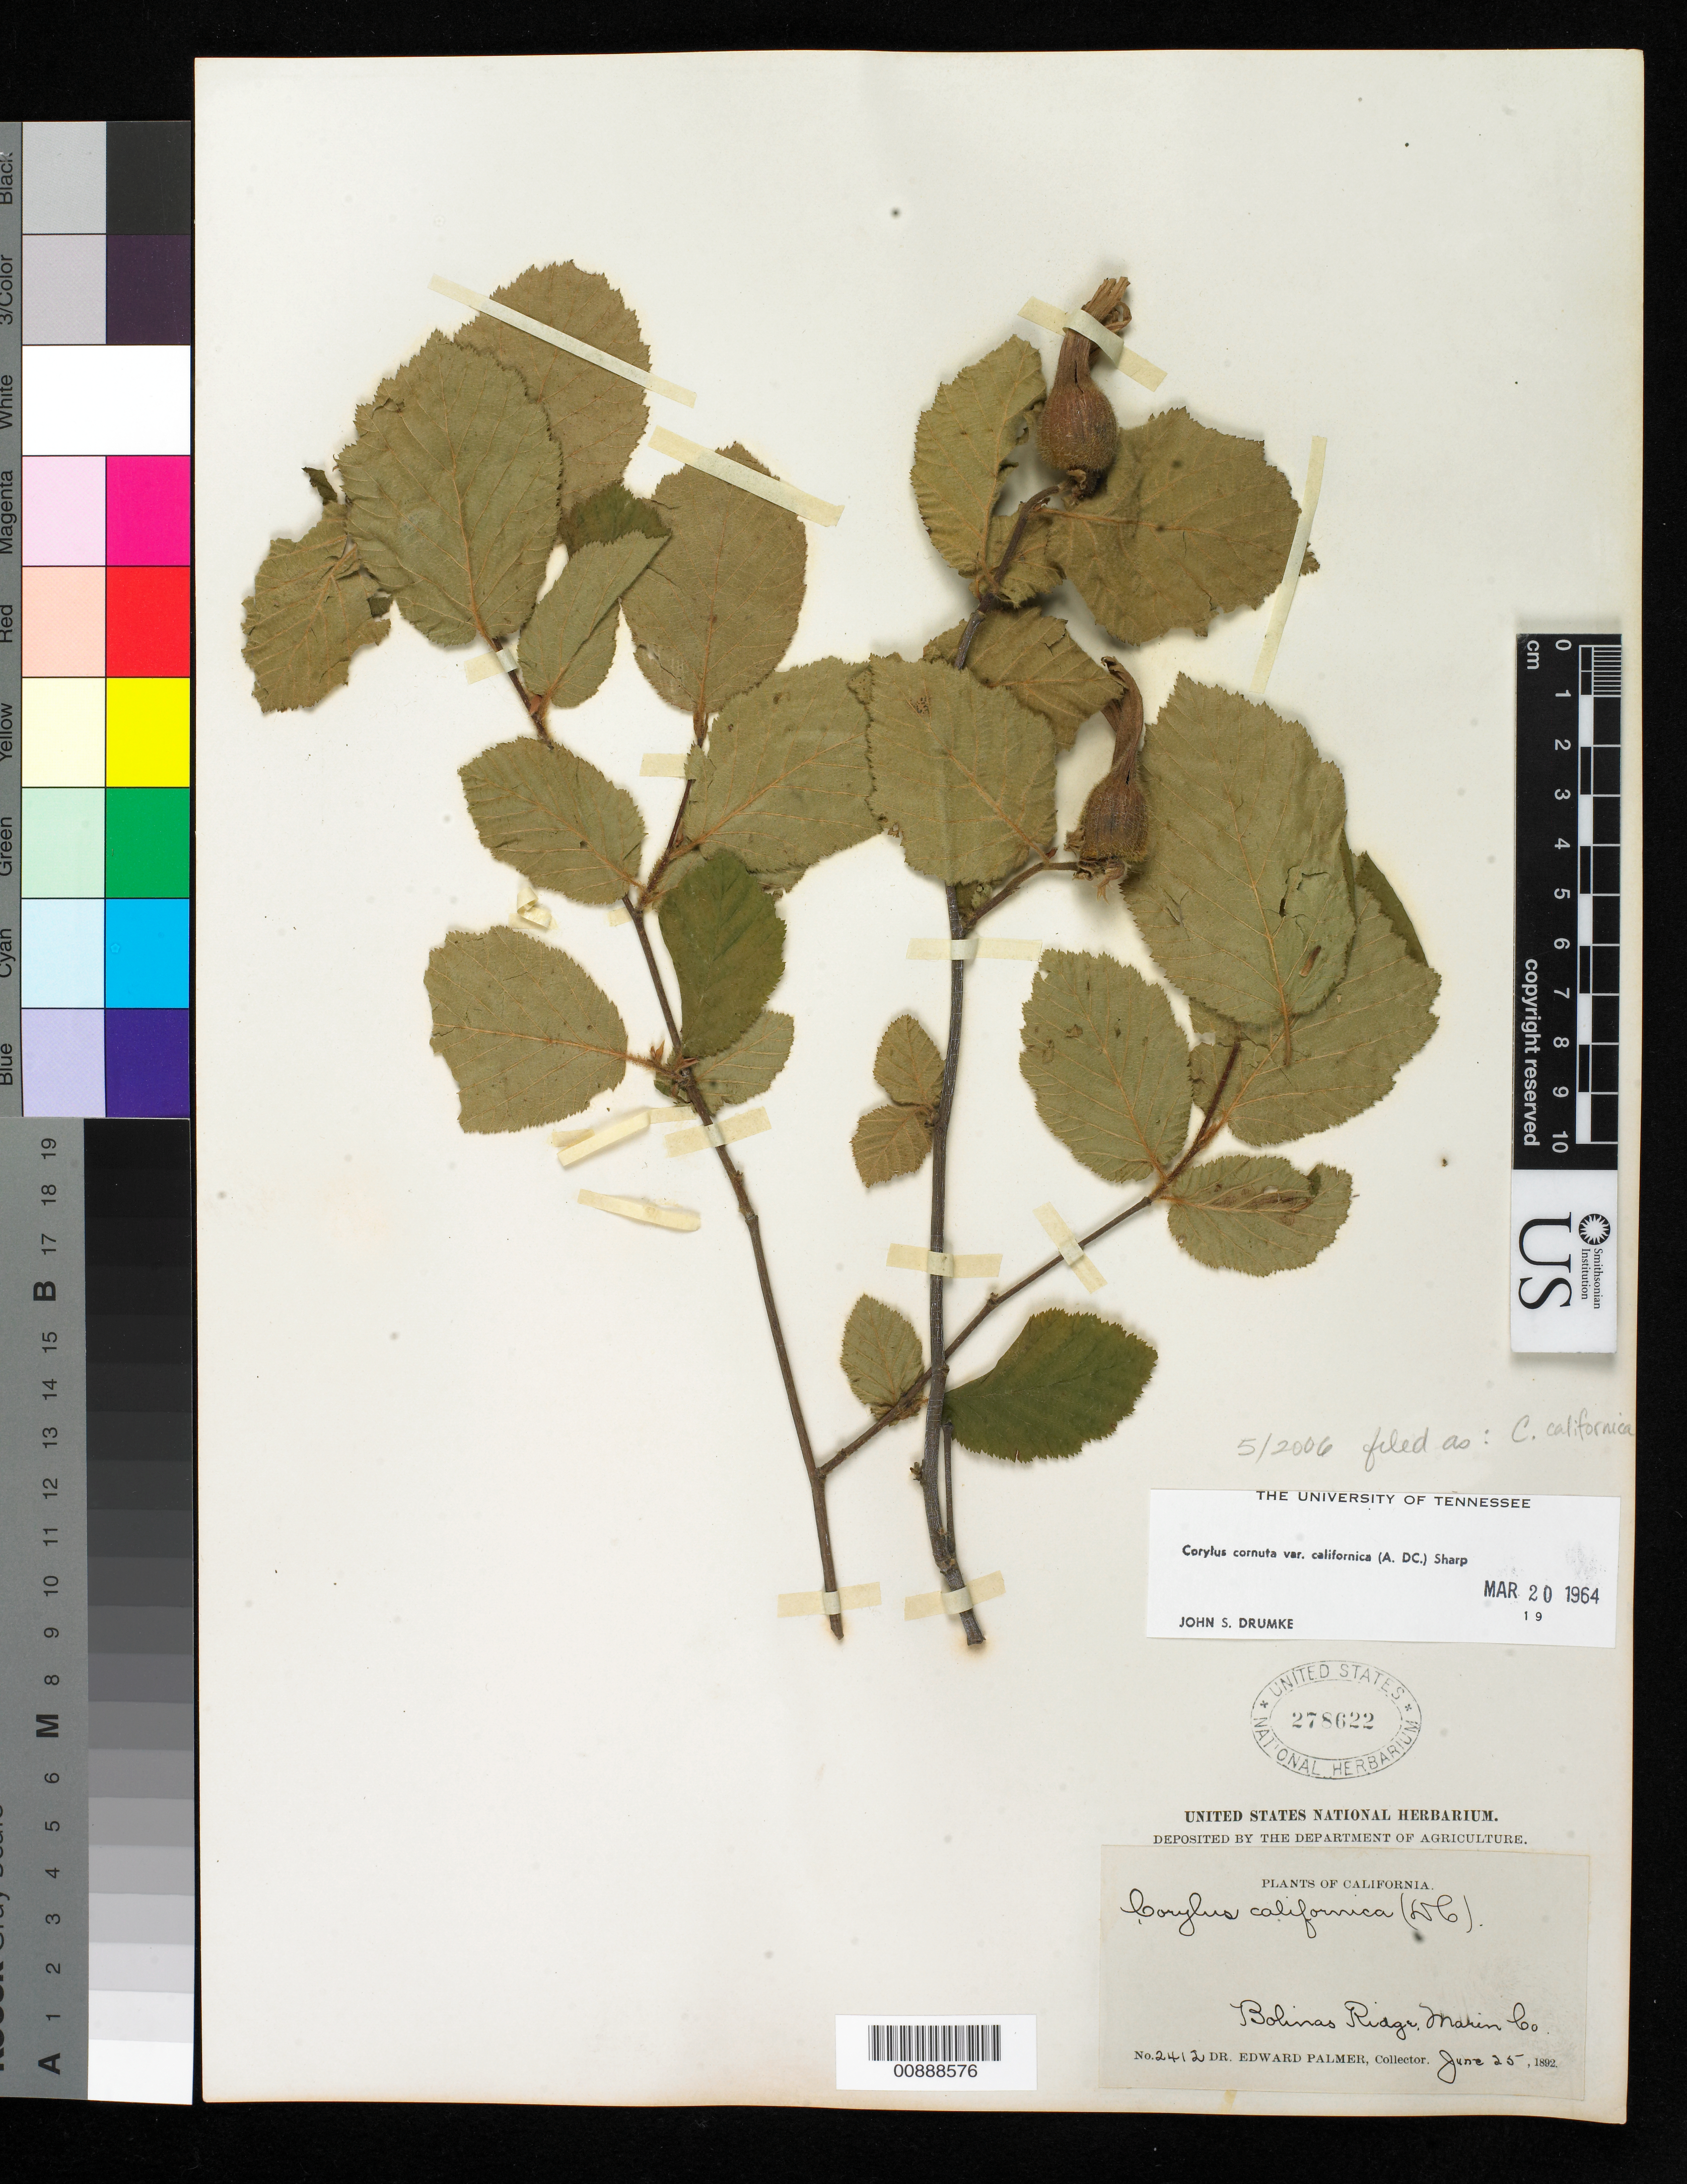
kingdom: Plantae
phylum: Tracheophyta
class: Magnoliopsida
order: Fagales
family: Betulaceae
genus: Corylus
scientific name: Corylus californica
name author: (A. DC.) Rose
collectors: E. Palmer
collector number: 2412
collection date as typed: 25 Jun 1892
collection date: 1892-06-25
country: United States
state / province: California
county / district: Marin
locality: Bolinas Ridge, Marin County, California.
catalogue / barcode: US 278622